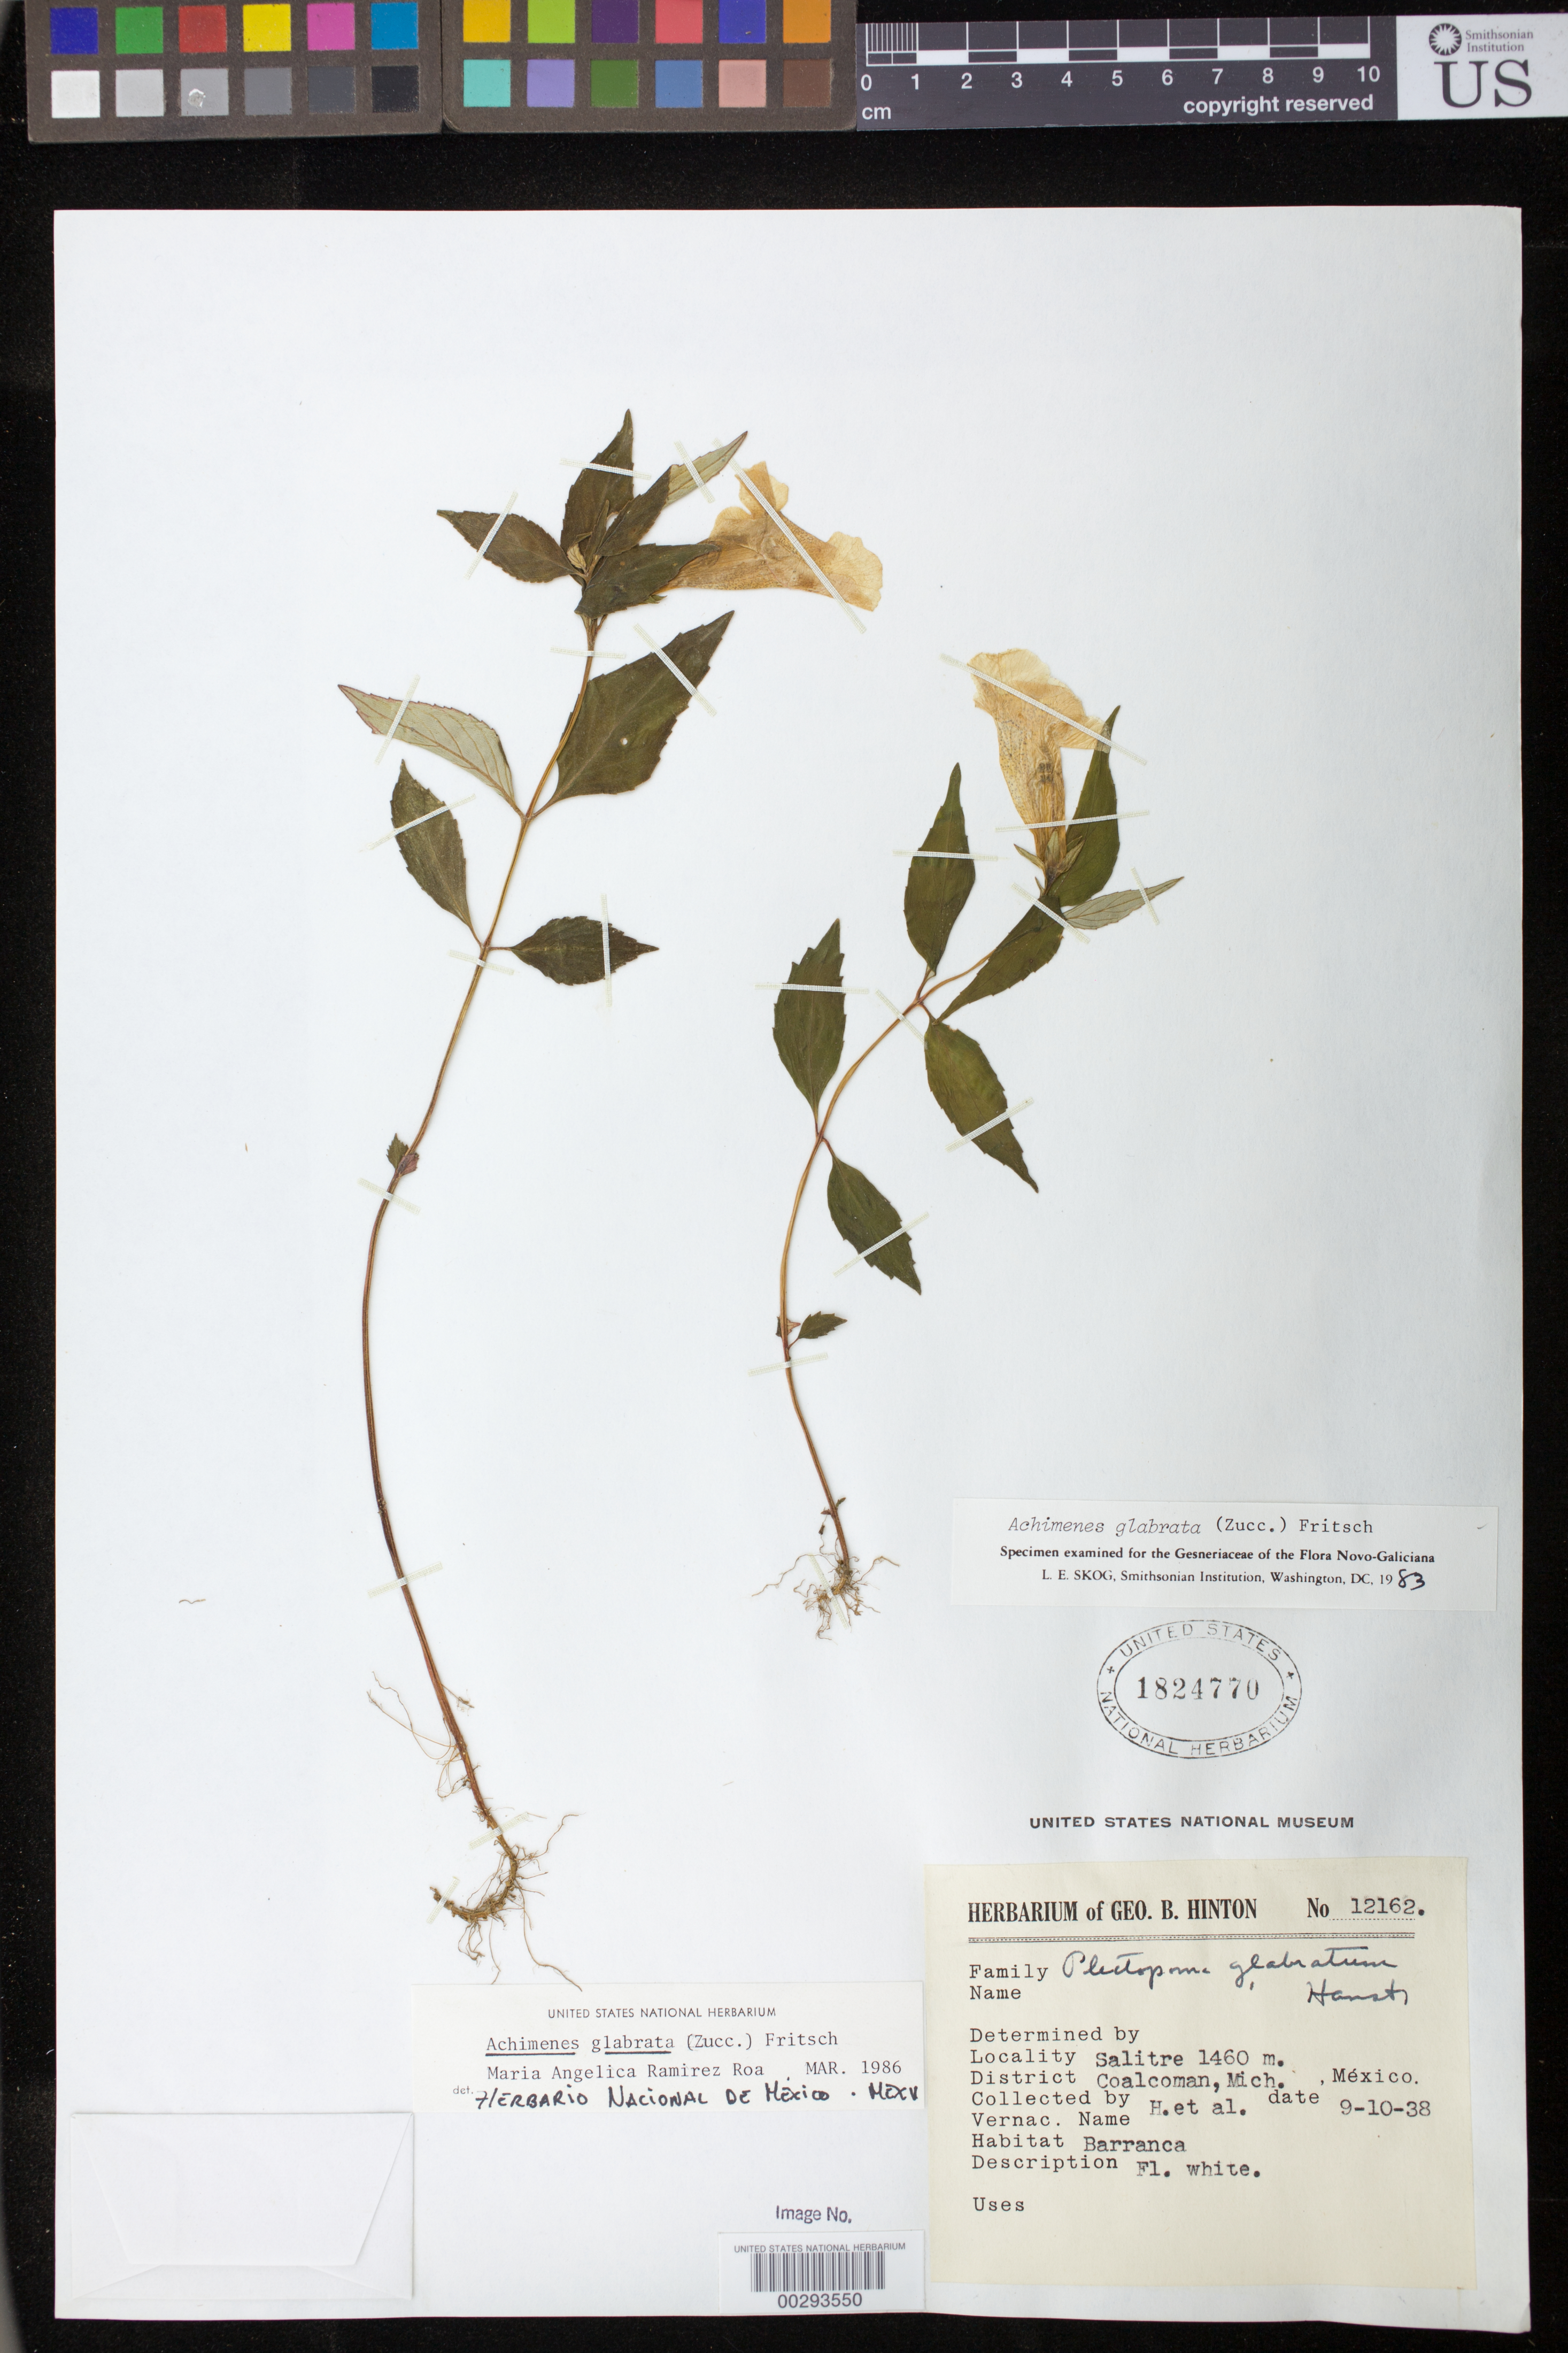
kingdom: Plantae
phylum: Tracheophyta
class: Magnoliopsida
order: Lamiales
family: Gesneriaceae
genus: Achimenes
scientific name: Achimenes glabrata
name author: (Zucc.) Fritsch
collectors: G. B. Hinton & et al.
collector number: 12162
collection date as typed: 10 Sep 1938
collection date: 1938-09-10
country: Mexico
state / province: Michoacan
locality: Coalcoman Dist. Salitre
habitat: Barranca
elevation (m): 1460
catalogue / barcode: US 1824770